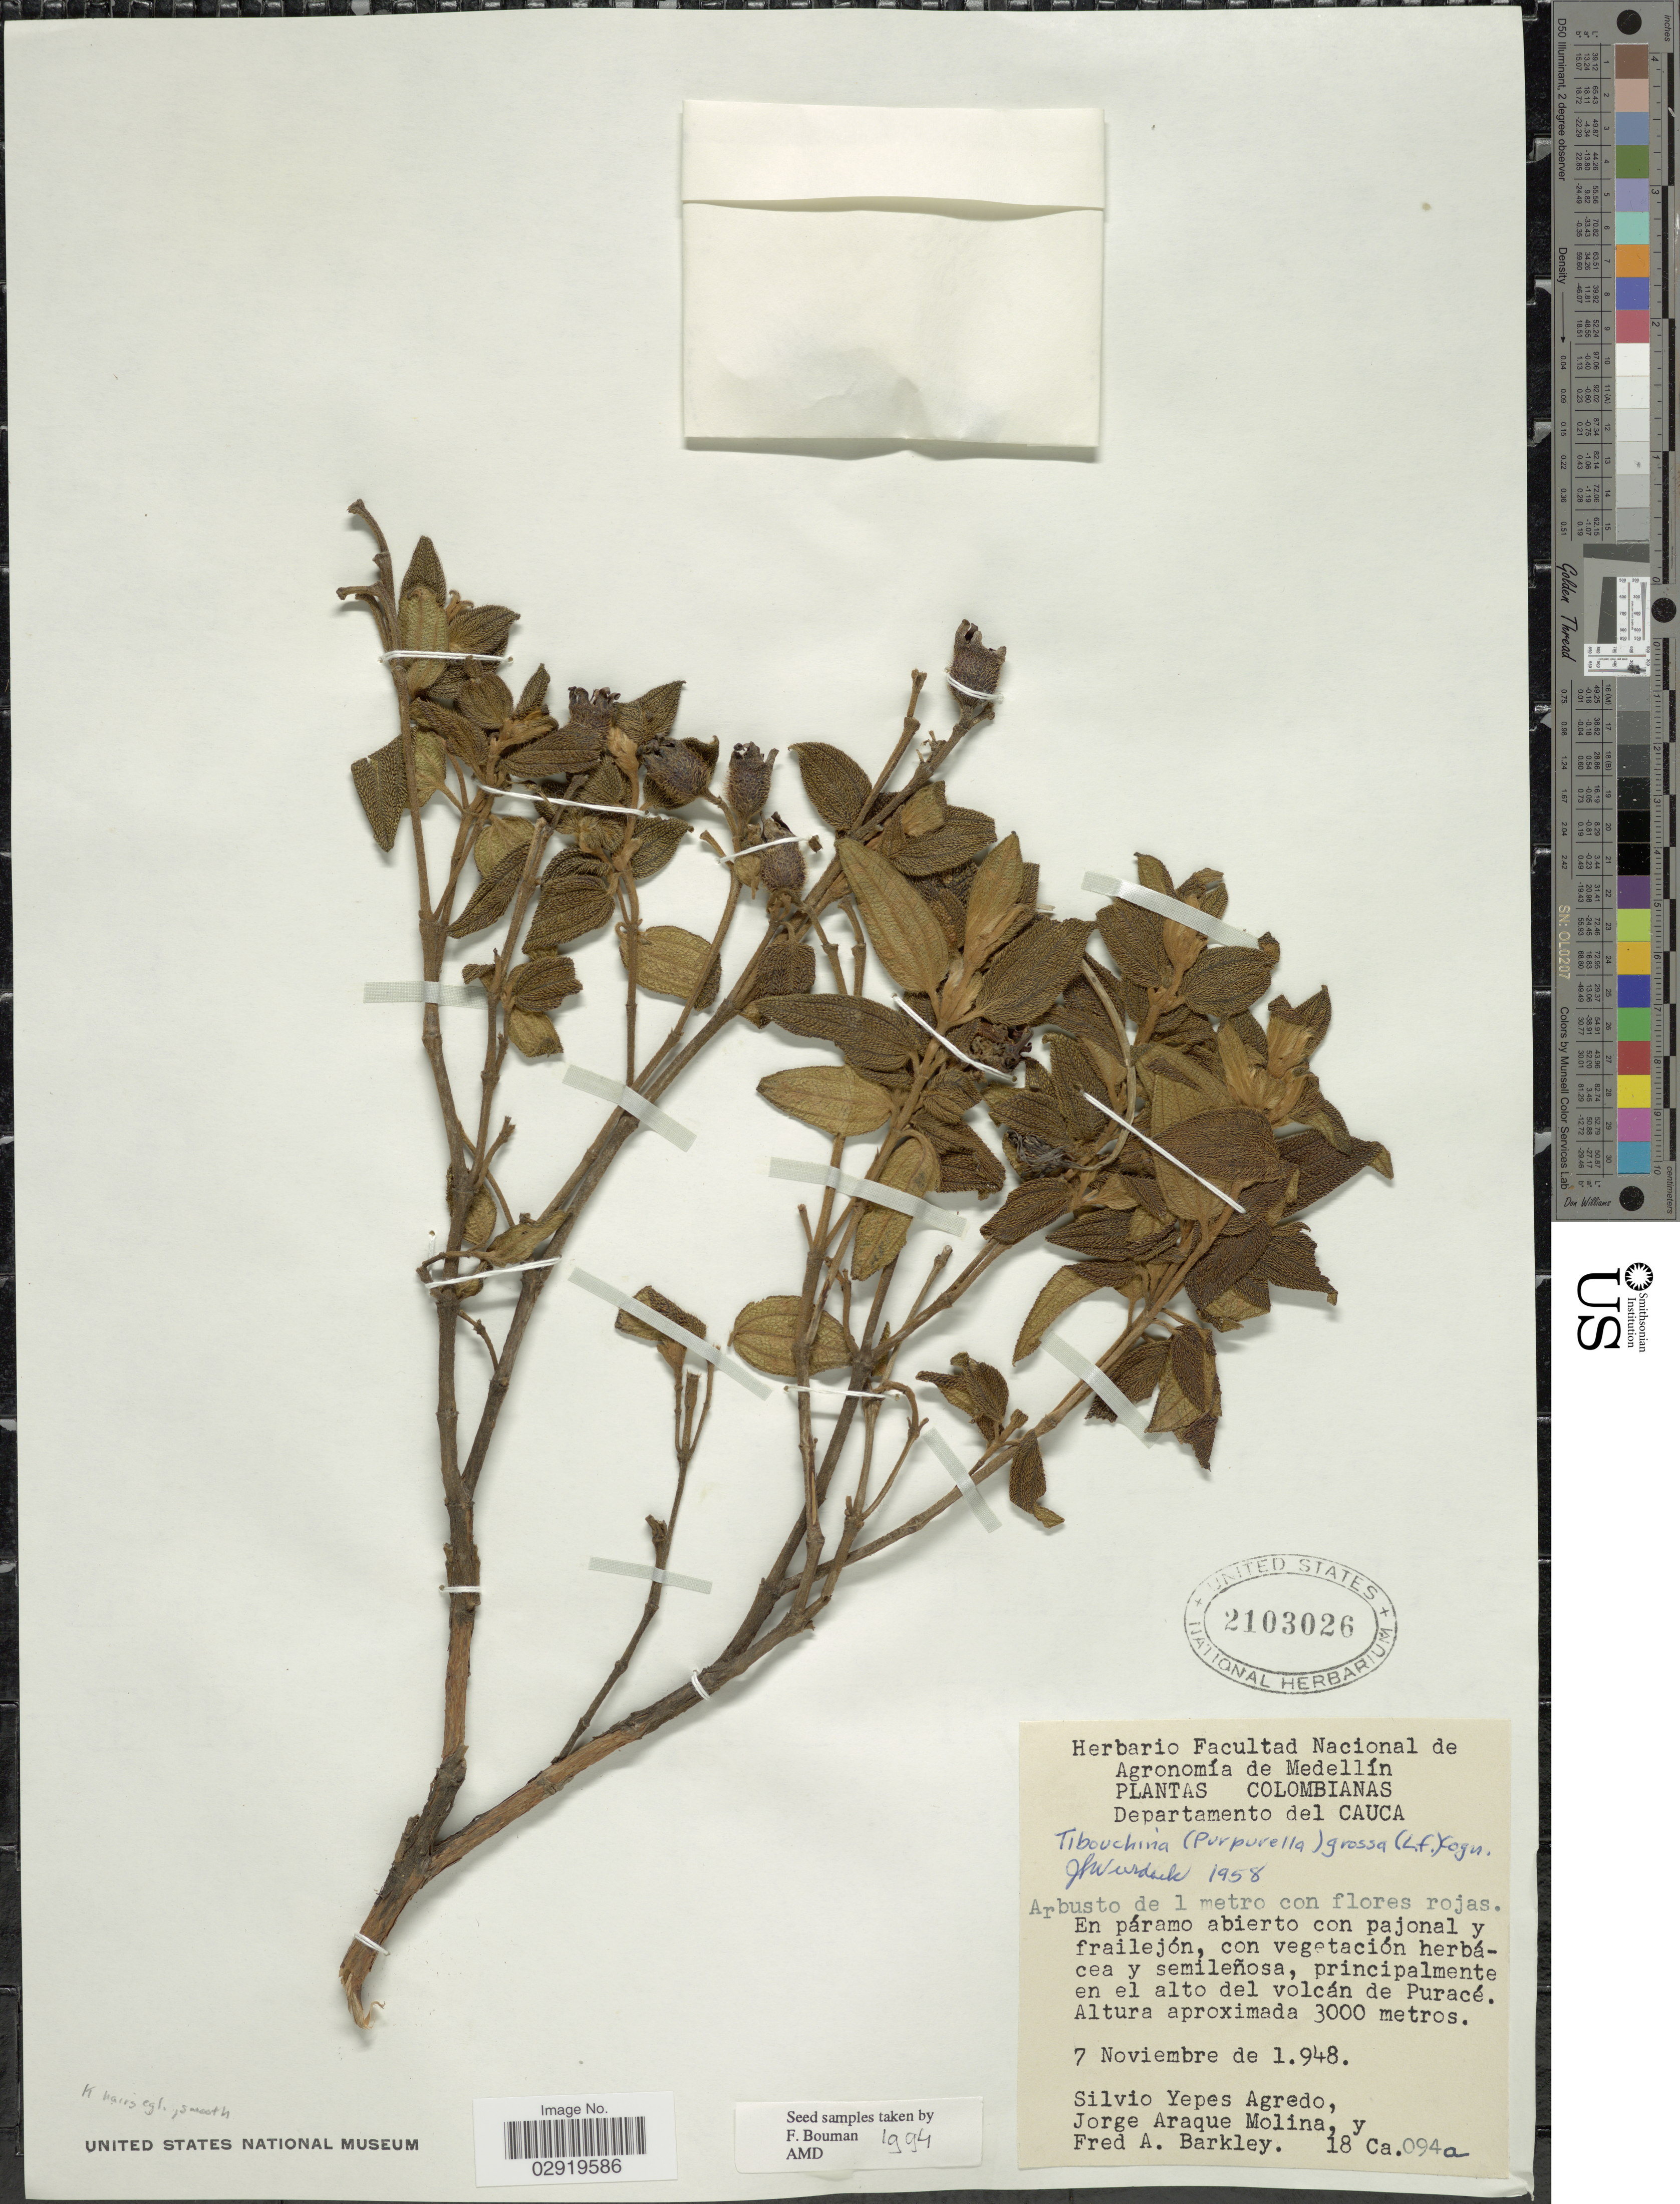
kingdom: Plantae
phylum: Tracheophyta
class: Magnoliopsida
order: Myrtales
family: Melastomataceae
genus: Chaetogastra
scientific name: Chaetogastra grossa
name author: (L. f.) P.J.F. Guim. & Michelang.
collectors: S. Yepes-Agredo, J. A. Molina & F. A. Barkley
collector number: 18 Ca. 094a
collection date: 1948-11-07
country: Colombia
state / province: Cauca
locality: Departamento del Cauca. Principalmente en el alto del volcán de Puracé.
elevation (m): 3000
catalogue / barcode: US 2103026